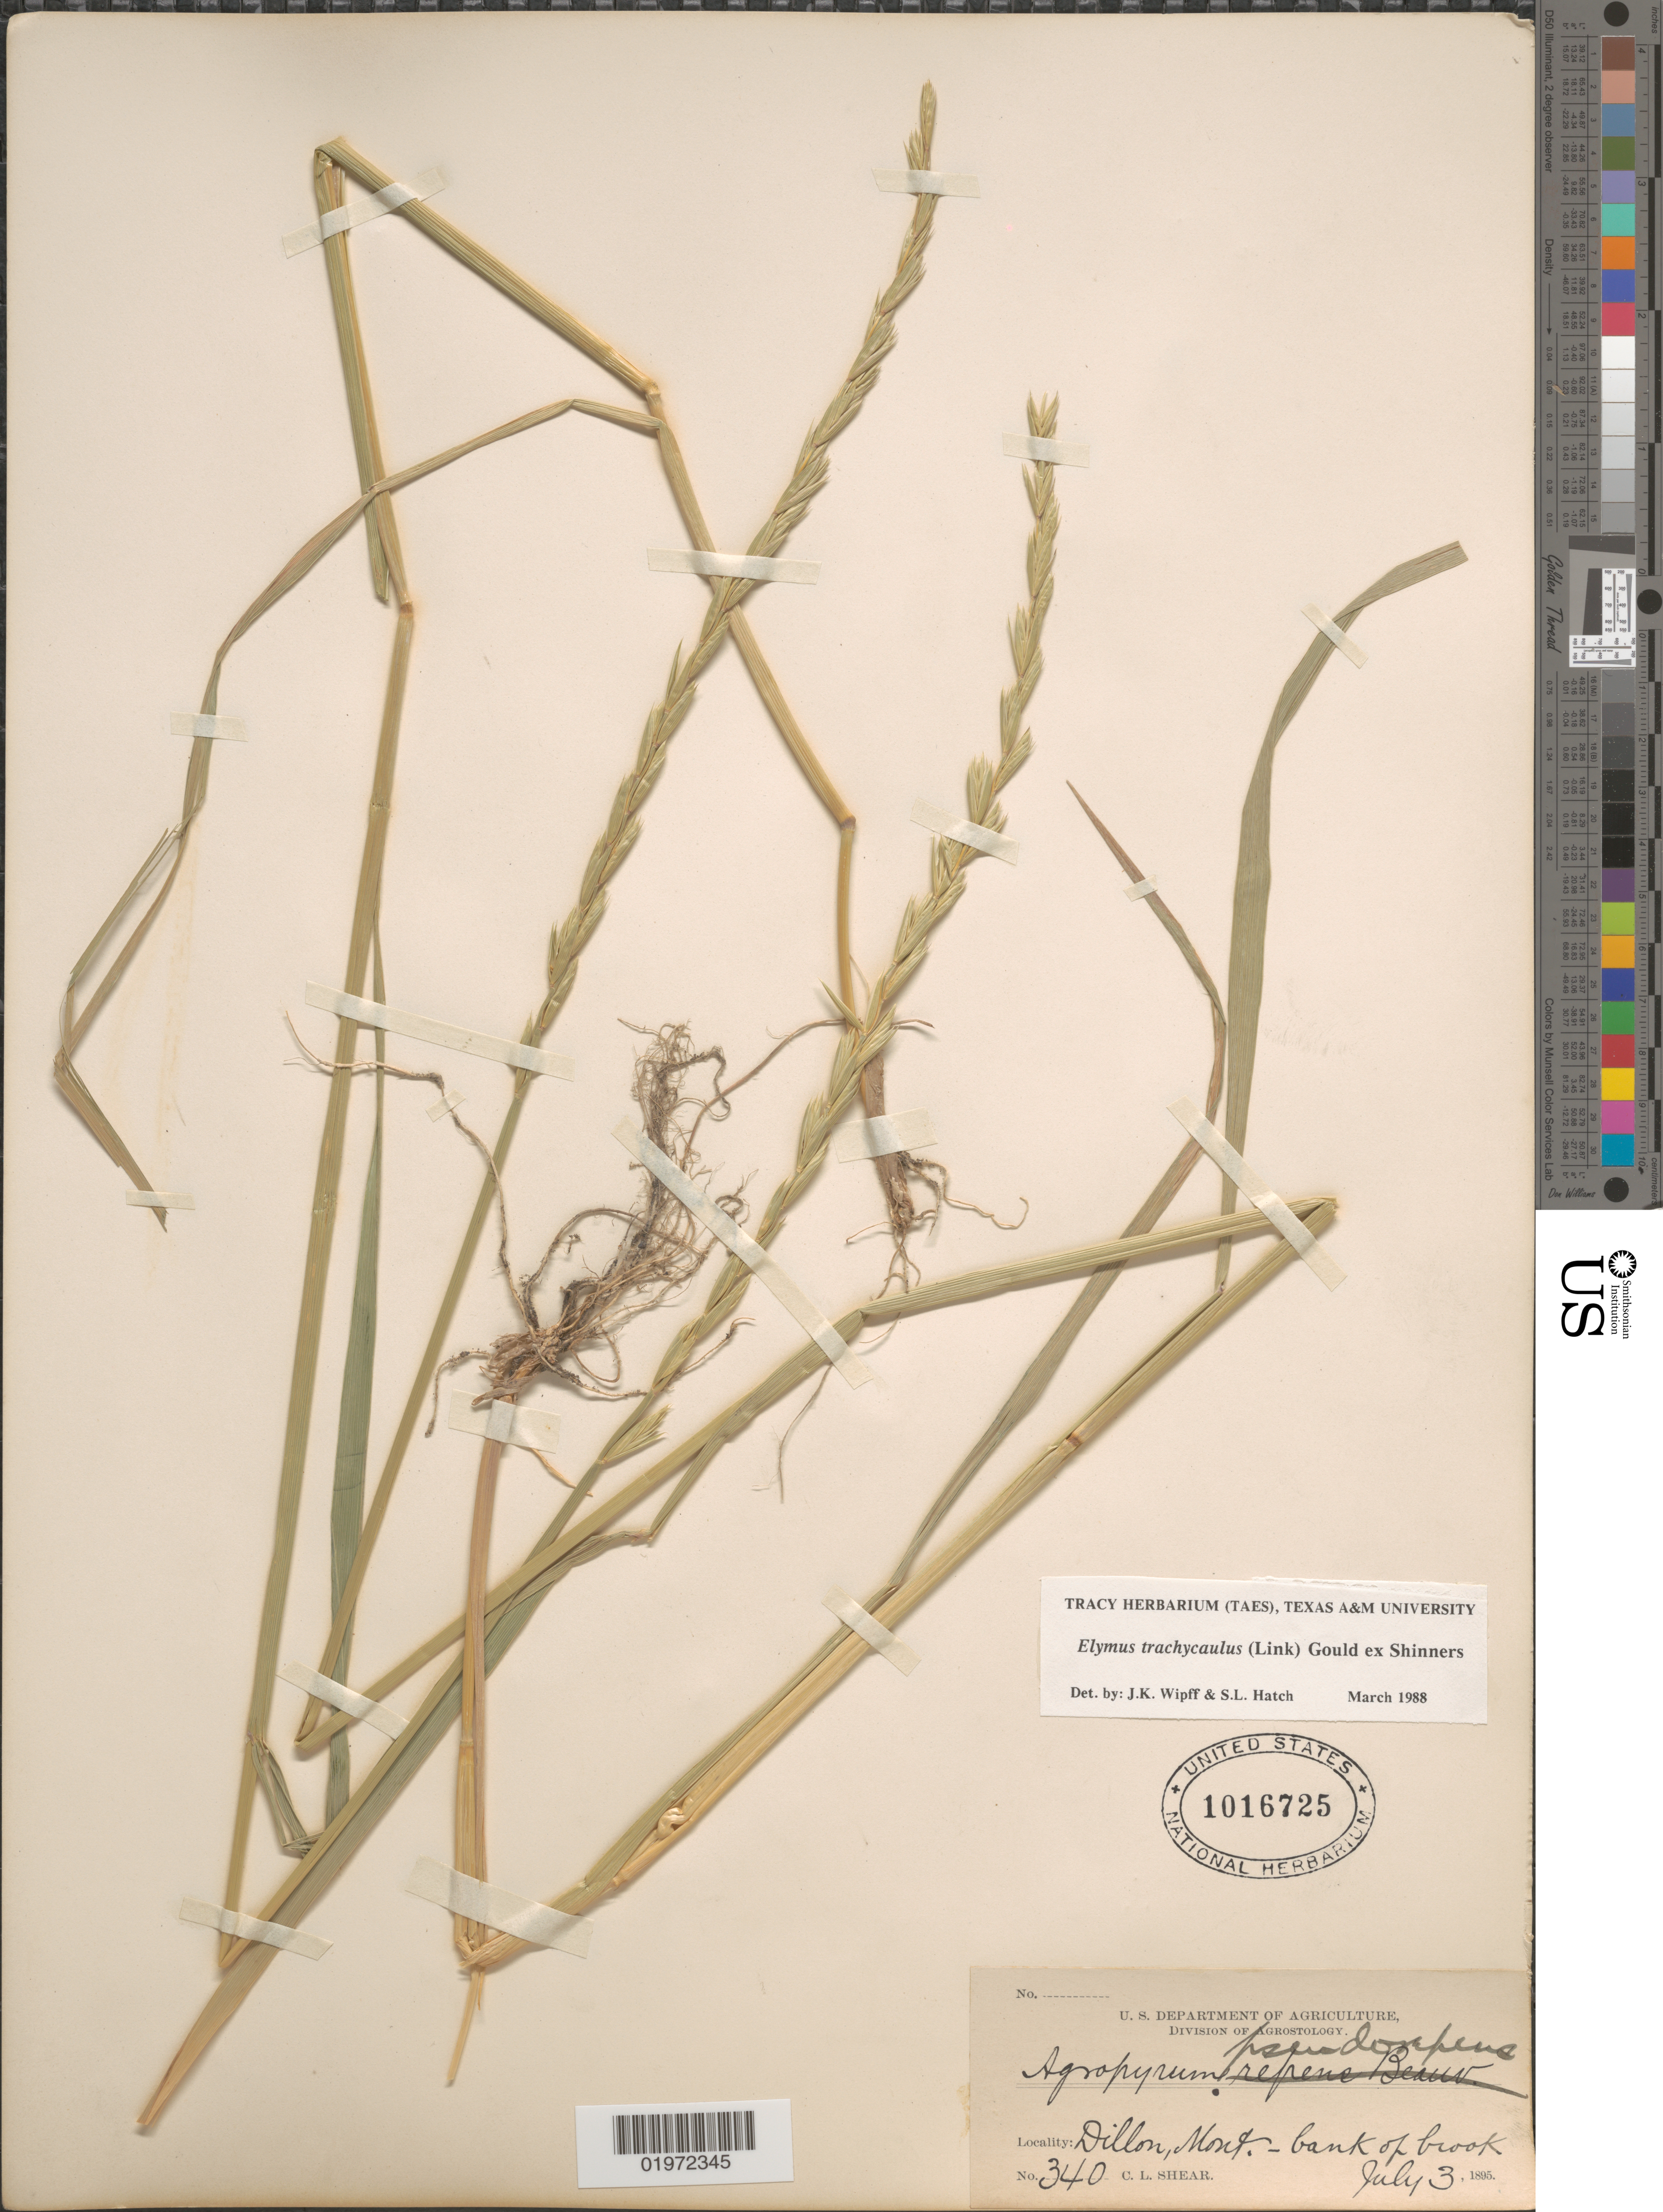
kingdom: Plantae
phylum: Tracheophyta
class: Liliopsida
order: Poales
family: Poaceae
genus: Elymus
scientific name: Elymus trachycaulus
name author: (Link) Gould ex Shinners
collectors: C. L. Shear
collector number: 340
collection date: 1895-07-03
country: United States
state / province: Montana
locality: Dillon.- bank of brook.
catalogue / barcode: US 1016725